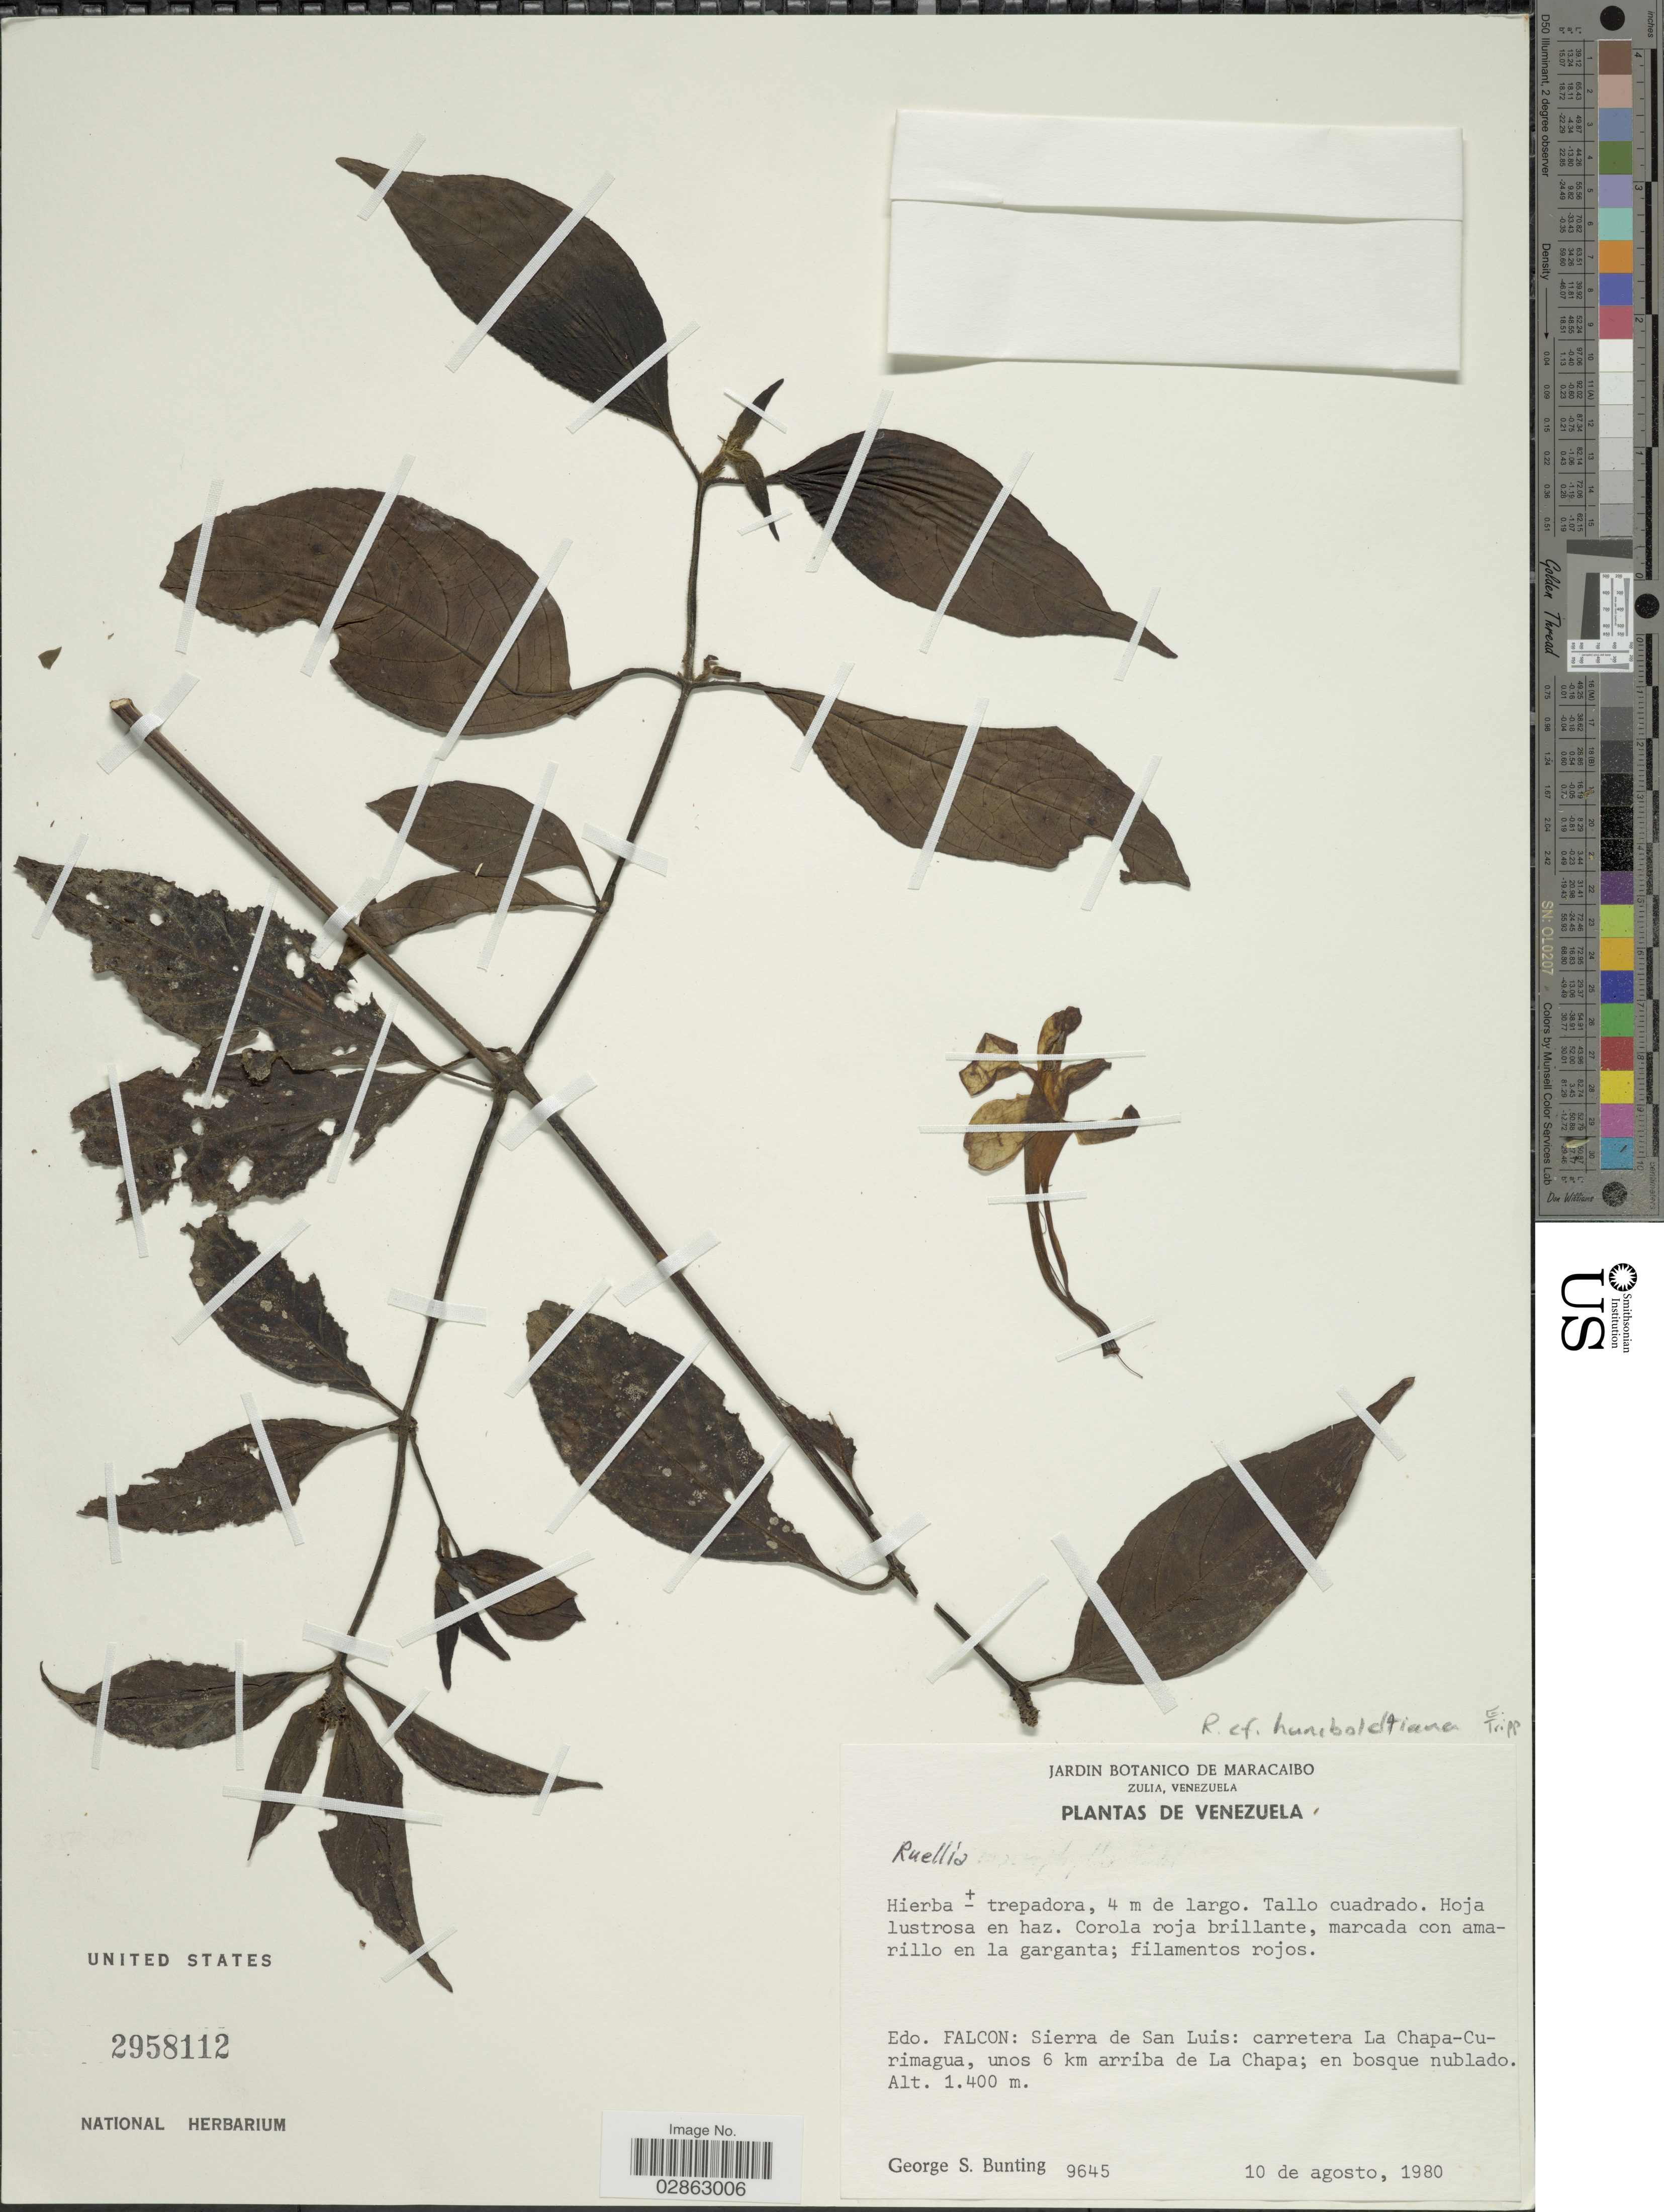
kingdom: Plantae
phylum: Tracheophyta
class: Magnoliopsida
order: Lamiales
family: Acanthaceae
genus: Ruellia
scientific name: Ruellia sp.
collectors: G. S. Bunting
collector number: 9645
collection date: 1980-08-10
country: Venezuela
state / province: Falcón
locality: Sierra de San Luis: Carretera La Chapa-Curimagua, unos 6 km arriba de La Chapa.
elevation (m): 1400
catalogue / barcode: US 2958112